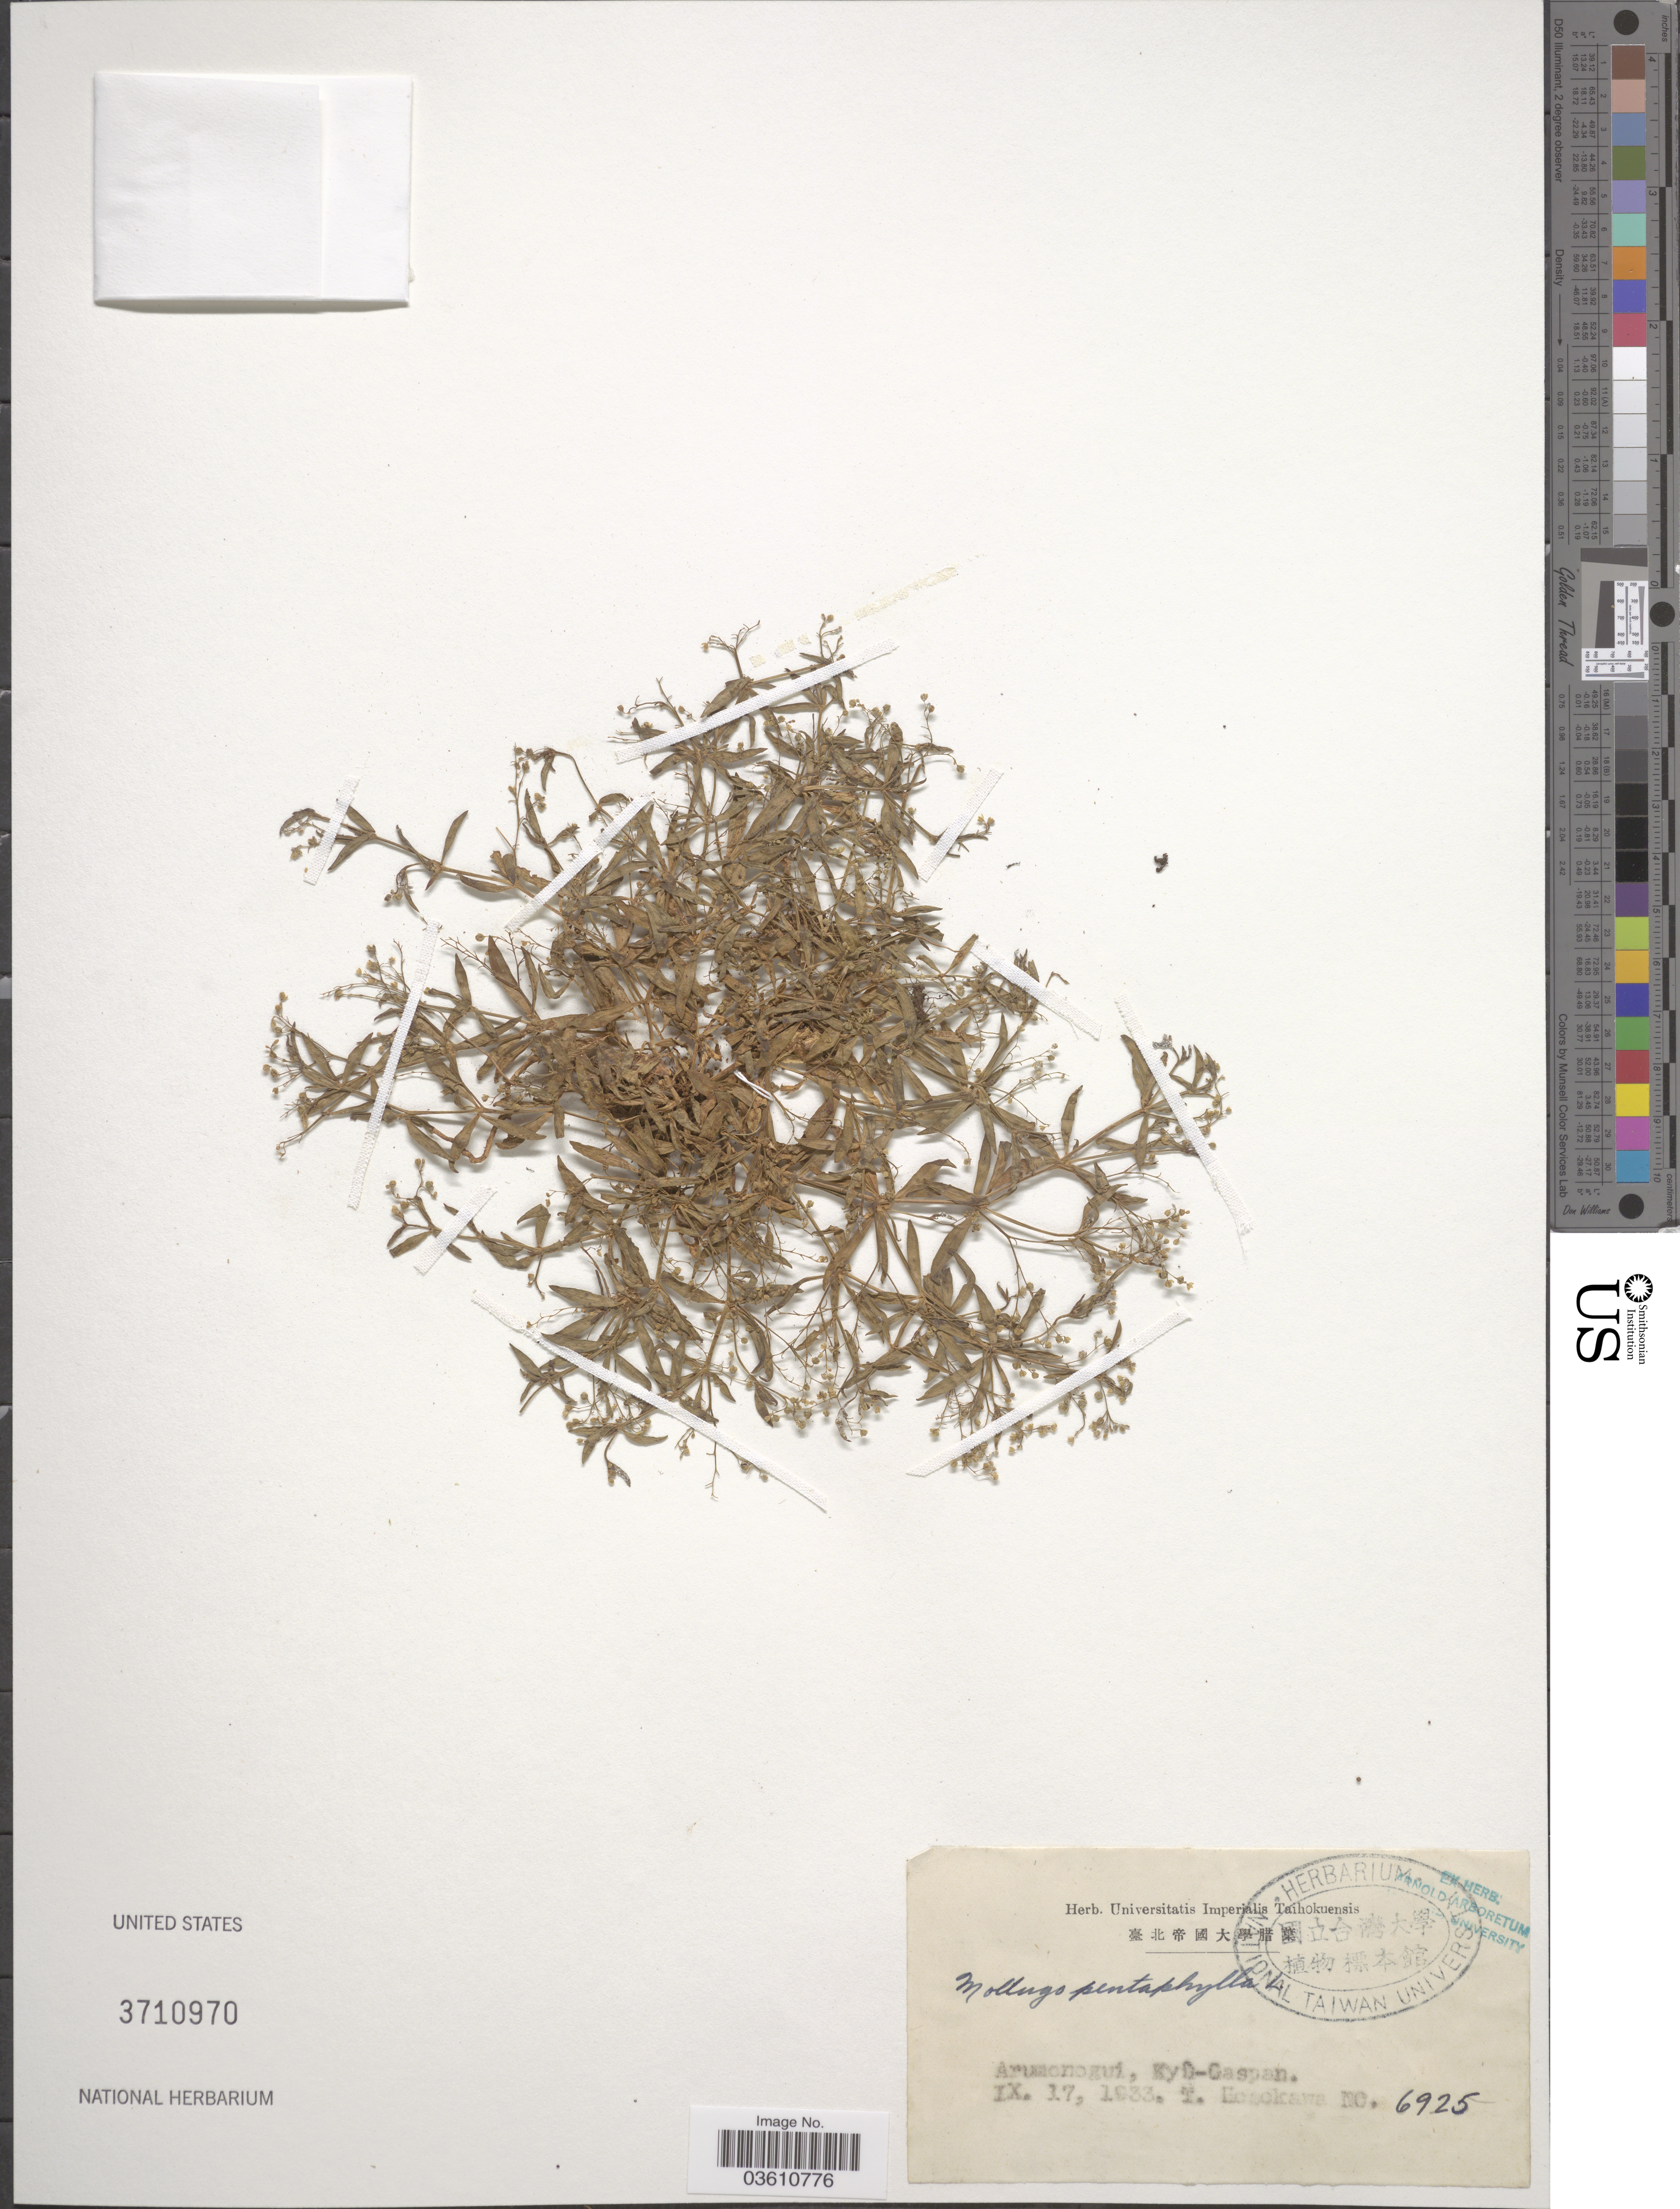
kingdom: Plantae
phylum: Tracheophyta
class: Magnoliopsida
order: Caryophyllales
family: Molluginaceae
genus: Trigastrotheca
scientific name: Trigastrotheca pentaphylla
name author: (L.) Thulin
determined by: Strong, Mark T., (BOT), Smithsonian Institution - National Museum of Natural History (UNITED STATES)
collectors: T. Hosokawa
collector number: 6925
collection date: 1933-09-17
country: Palau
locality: Arumonogui, Kyû-Caspan.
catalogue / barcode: US 3710970